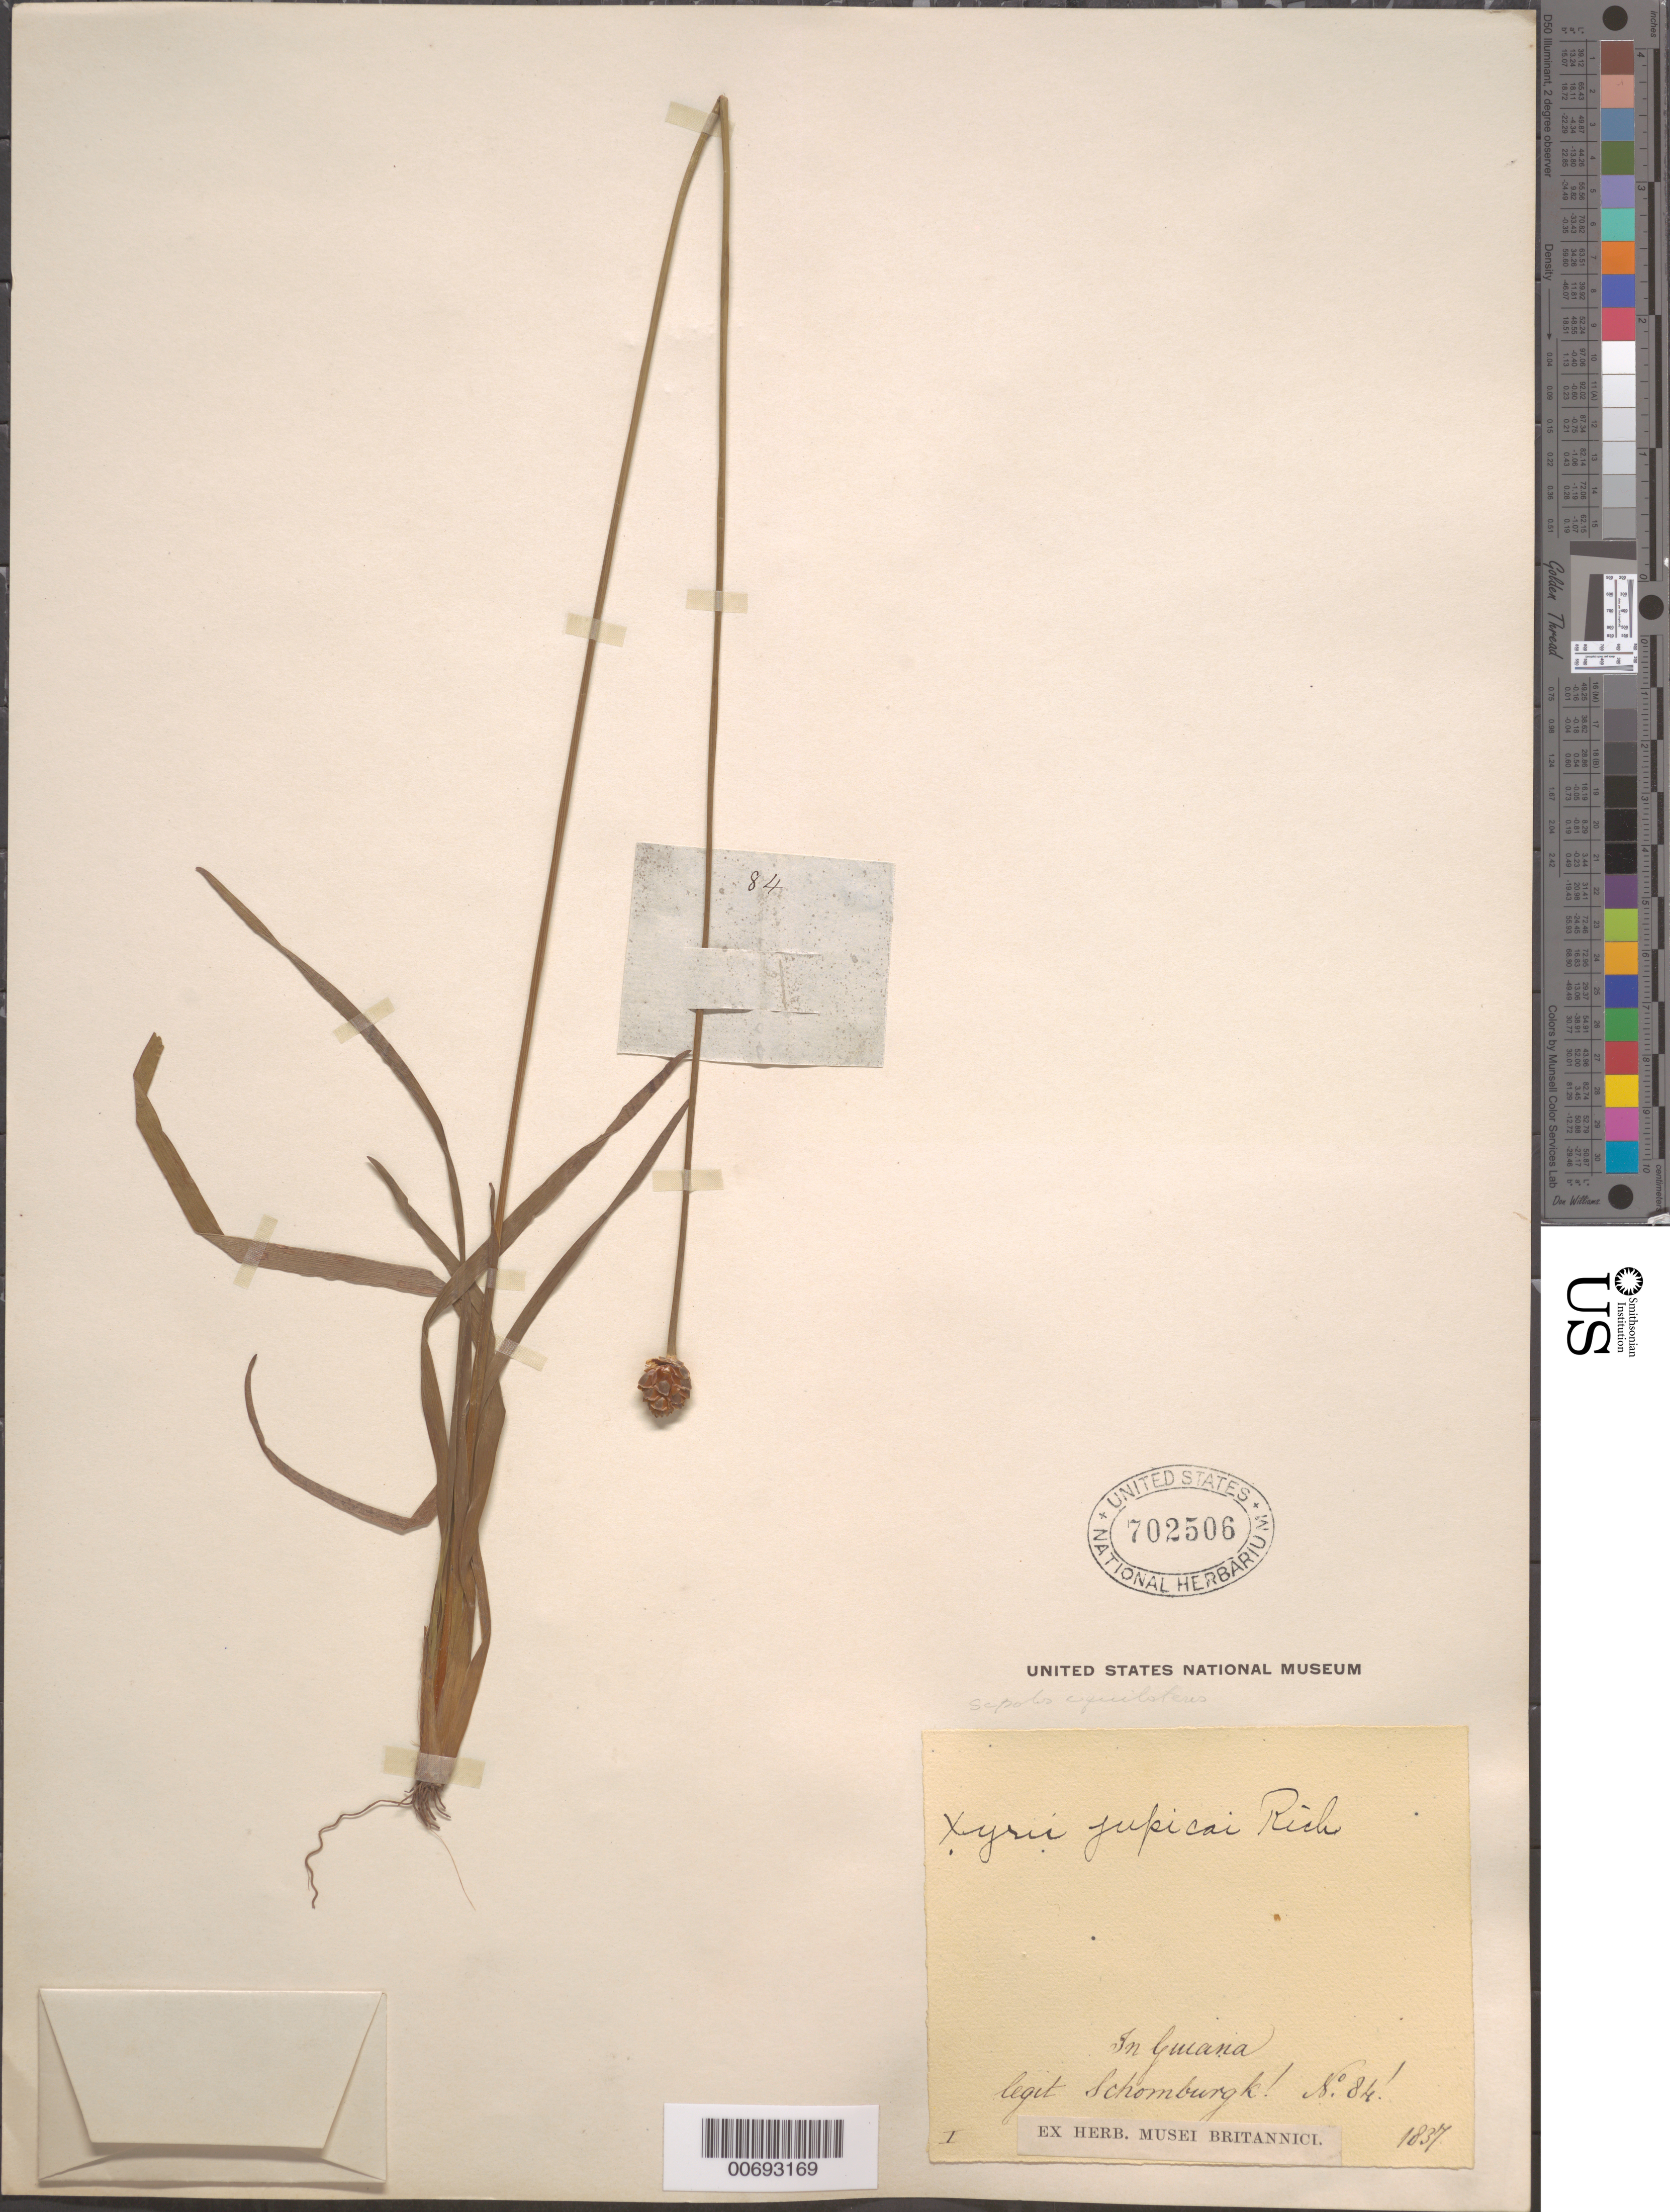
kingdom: Plantae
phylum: Tracheophyta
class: Liliopsida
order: Poales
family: Xyridaceae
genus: Xyris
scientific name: Xyris jupicai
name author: Rich.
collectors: R. H. Schomburgk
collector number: I 86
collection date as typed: January 1837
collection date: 1837-01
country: Guyana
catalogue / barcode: US 702506